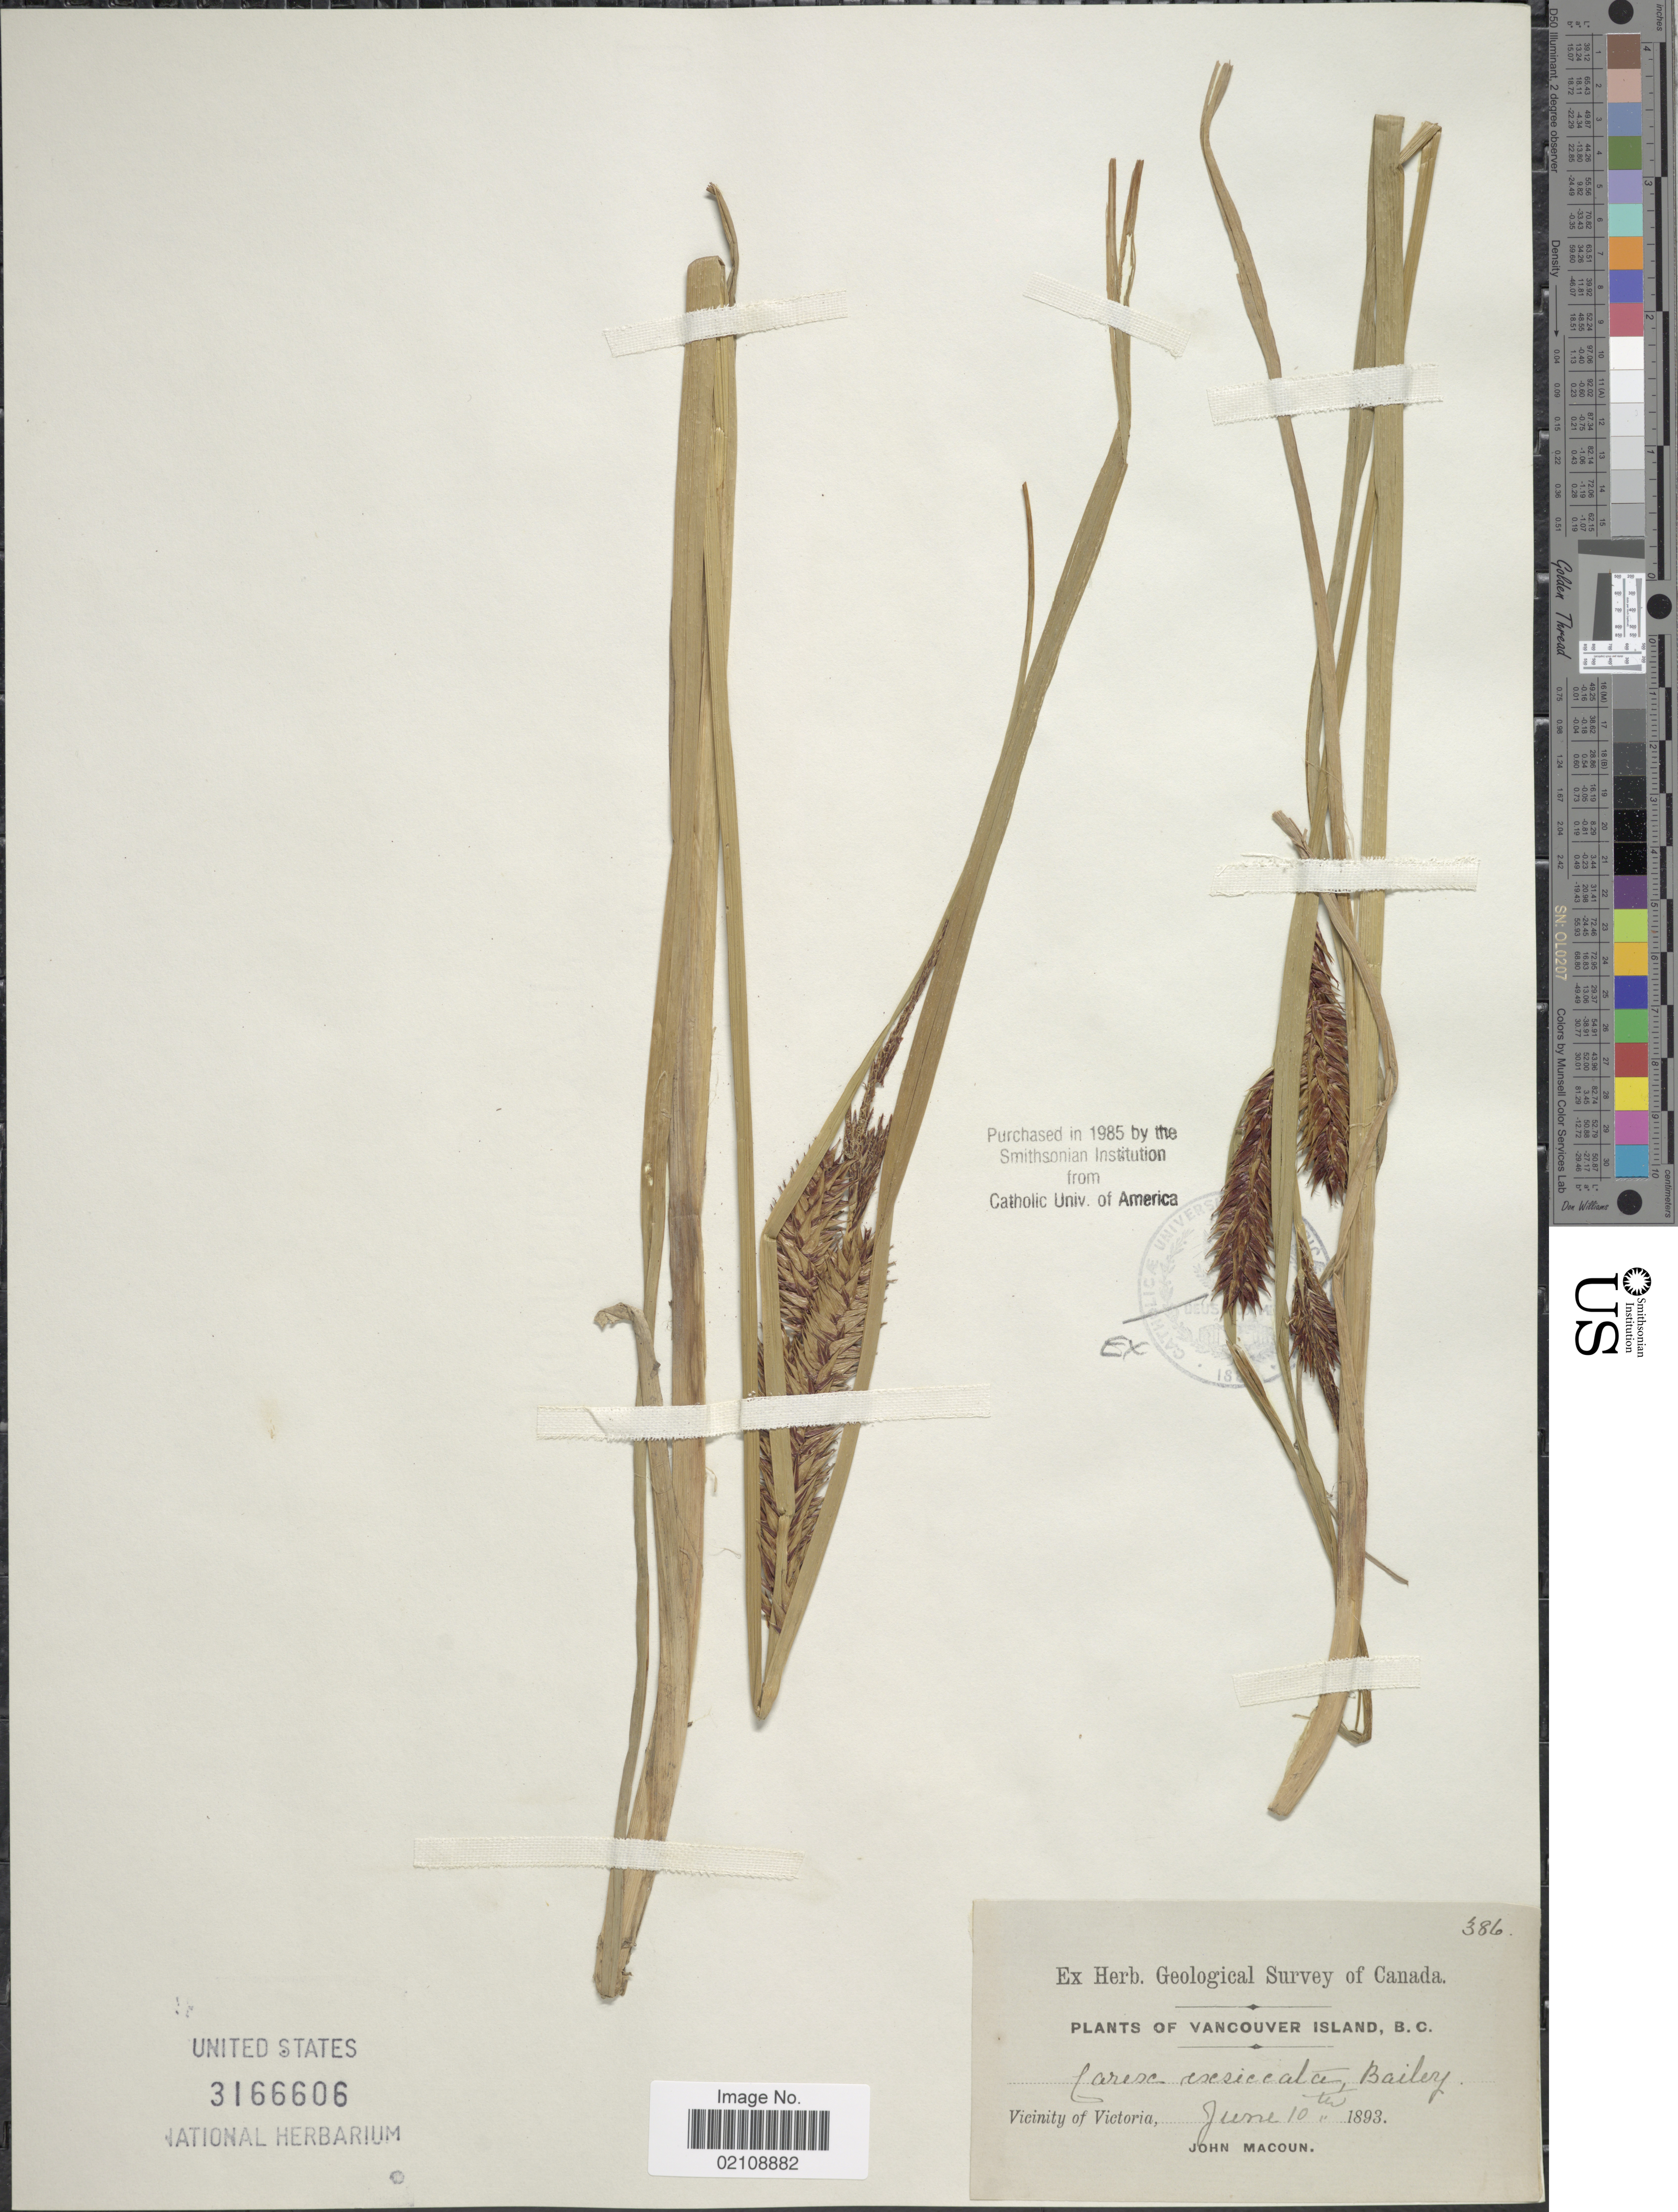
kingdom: Plantae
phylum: Tracheophyta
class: Liliopsida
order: Poales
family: Cyperaceae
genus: Carex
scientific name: Carex exsiccata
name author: L.H. Bailey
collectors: J. M. Macoun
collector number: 386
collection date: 1893-06-10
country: Canada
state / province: British Columbia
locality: Vancouver Island. , Vicinity of Victoria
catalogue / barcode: US 3166606